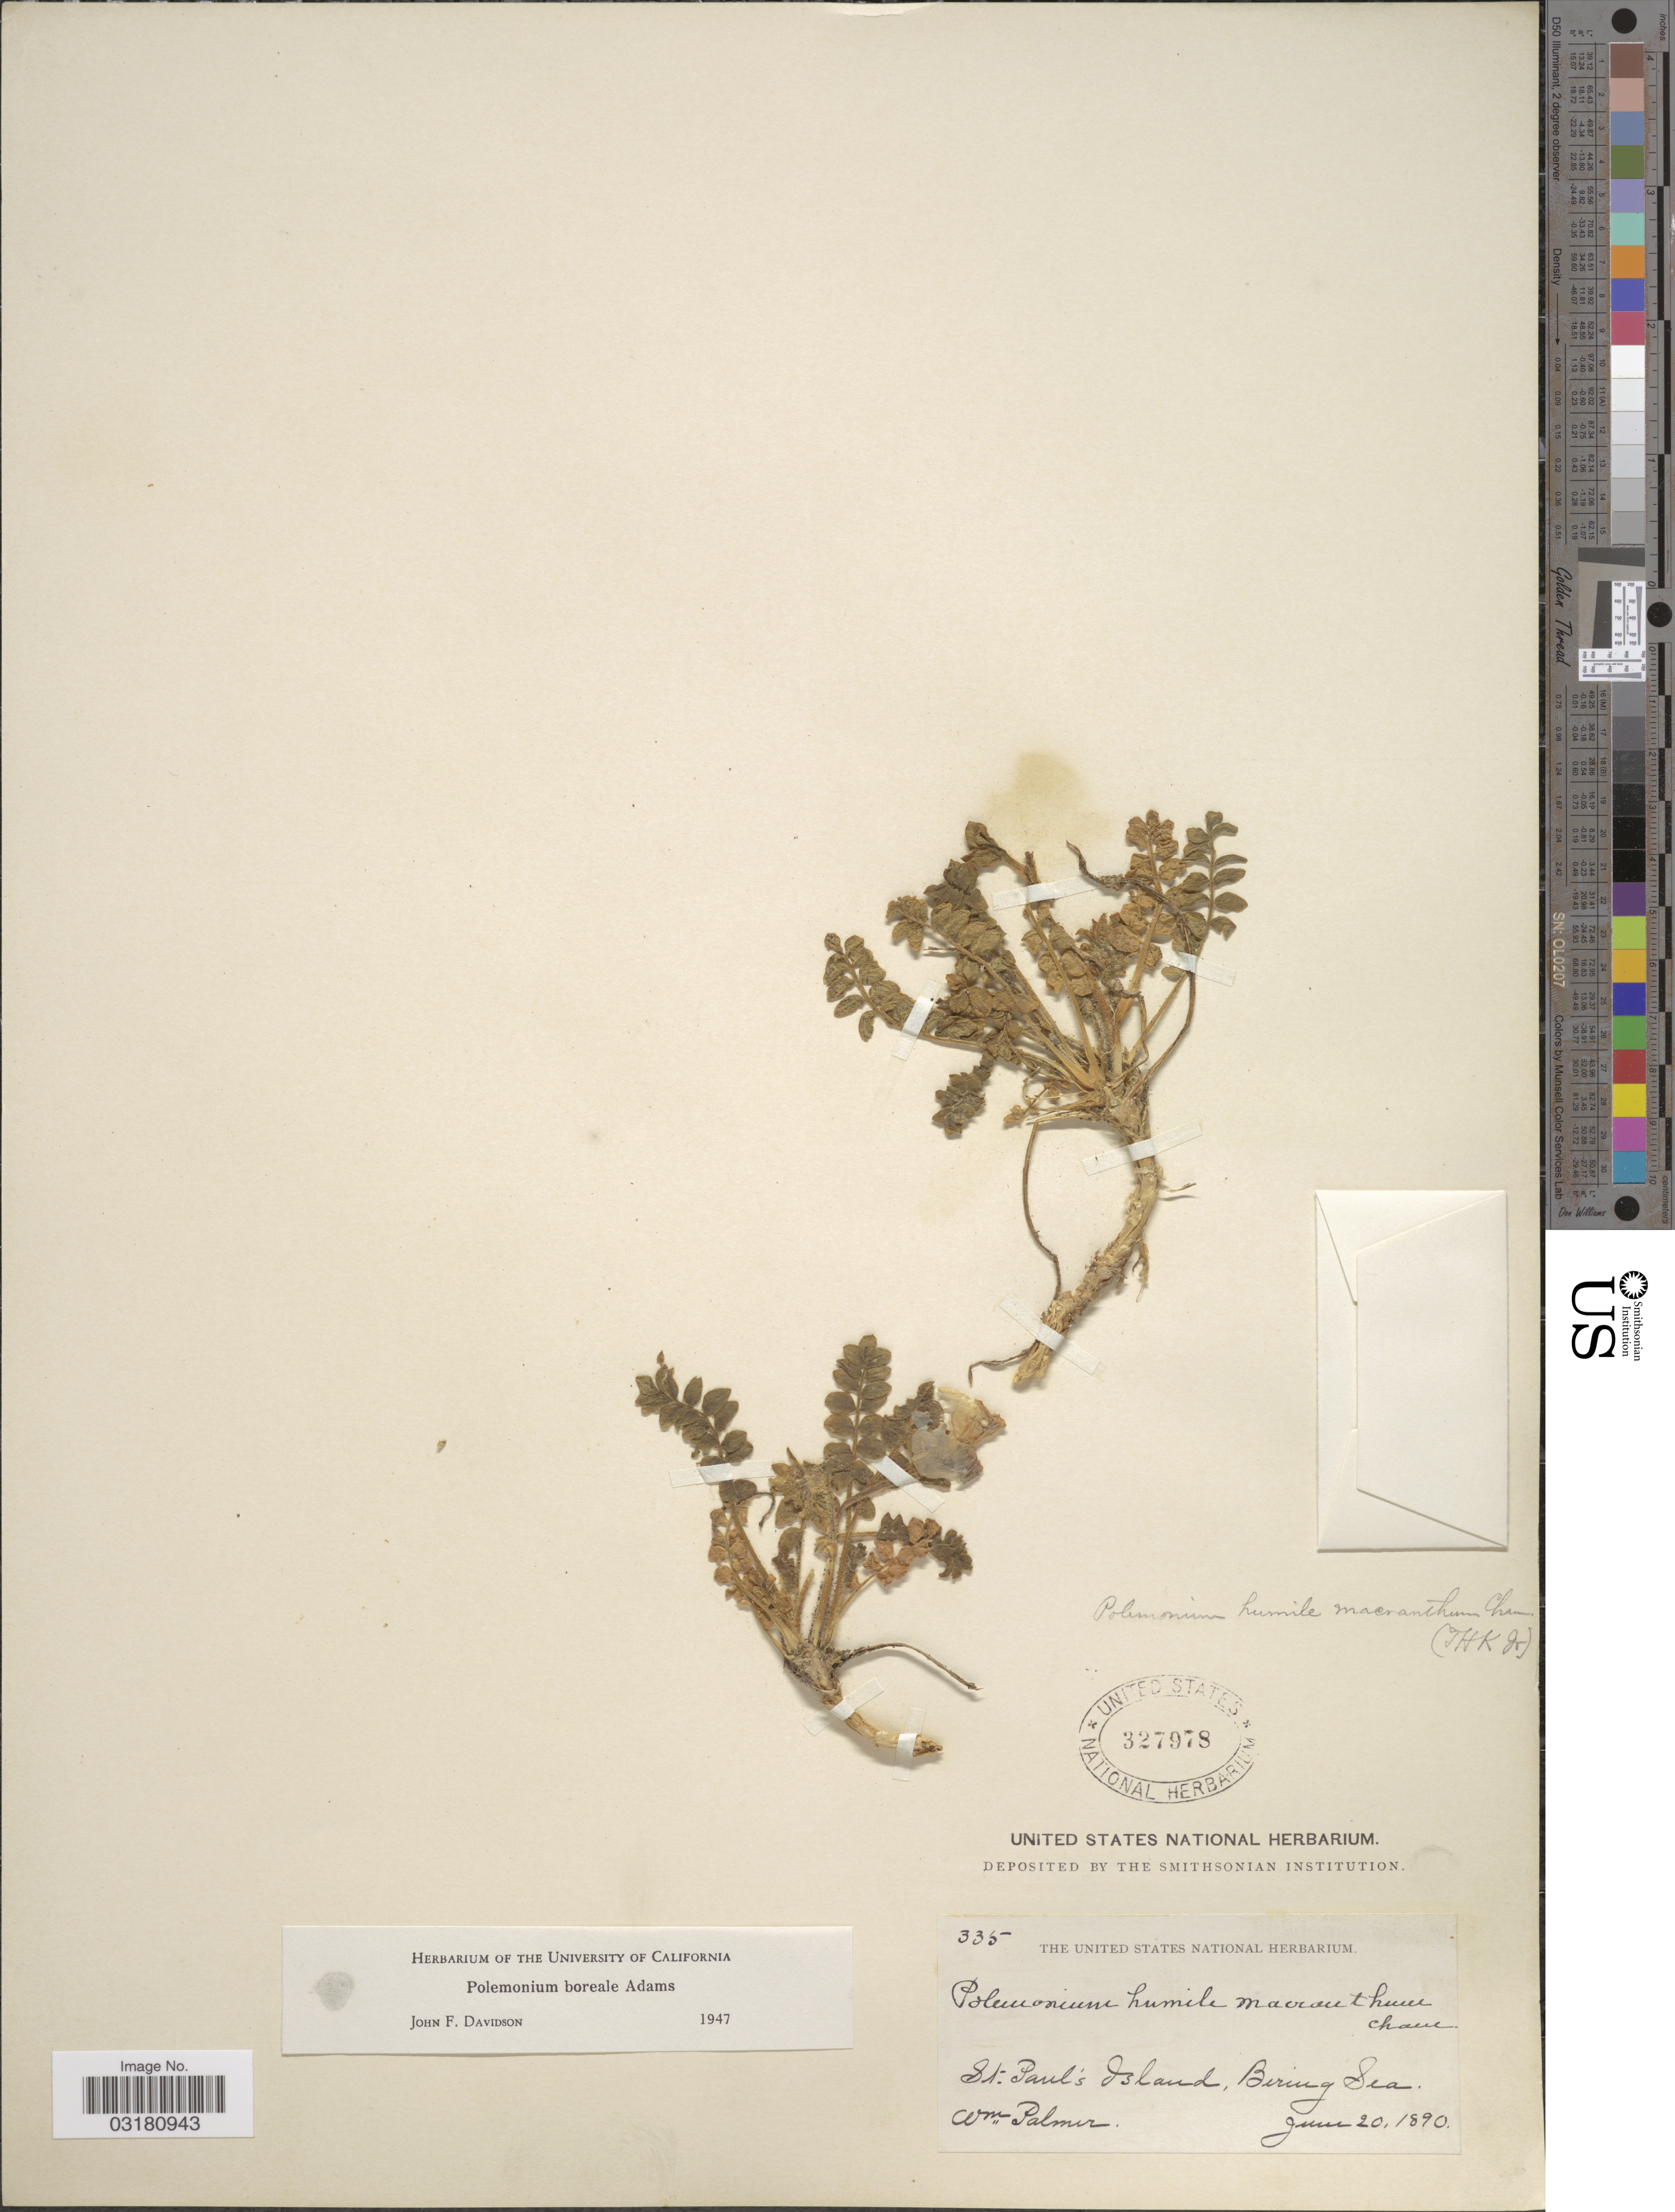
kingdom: Plantae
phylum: Tracheophyta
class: Magnoliopsida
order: Ericales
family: Polemoniaceae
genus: Polemonium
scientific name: Polemonium boreale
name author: Adams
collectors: W. Palmer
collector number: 335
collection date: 1890-06-20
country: United States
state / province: Alaska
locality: St. Paul's Island, Bering Sea.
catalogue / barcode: US 327978